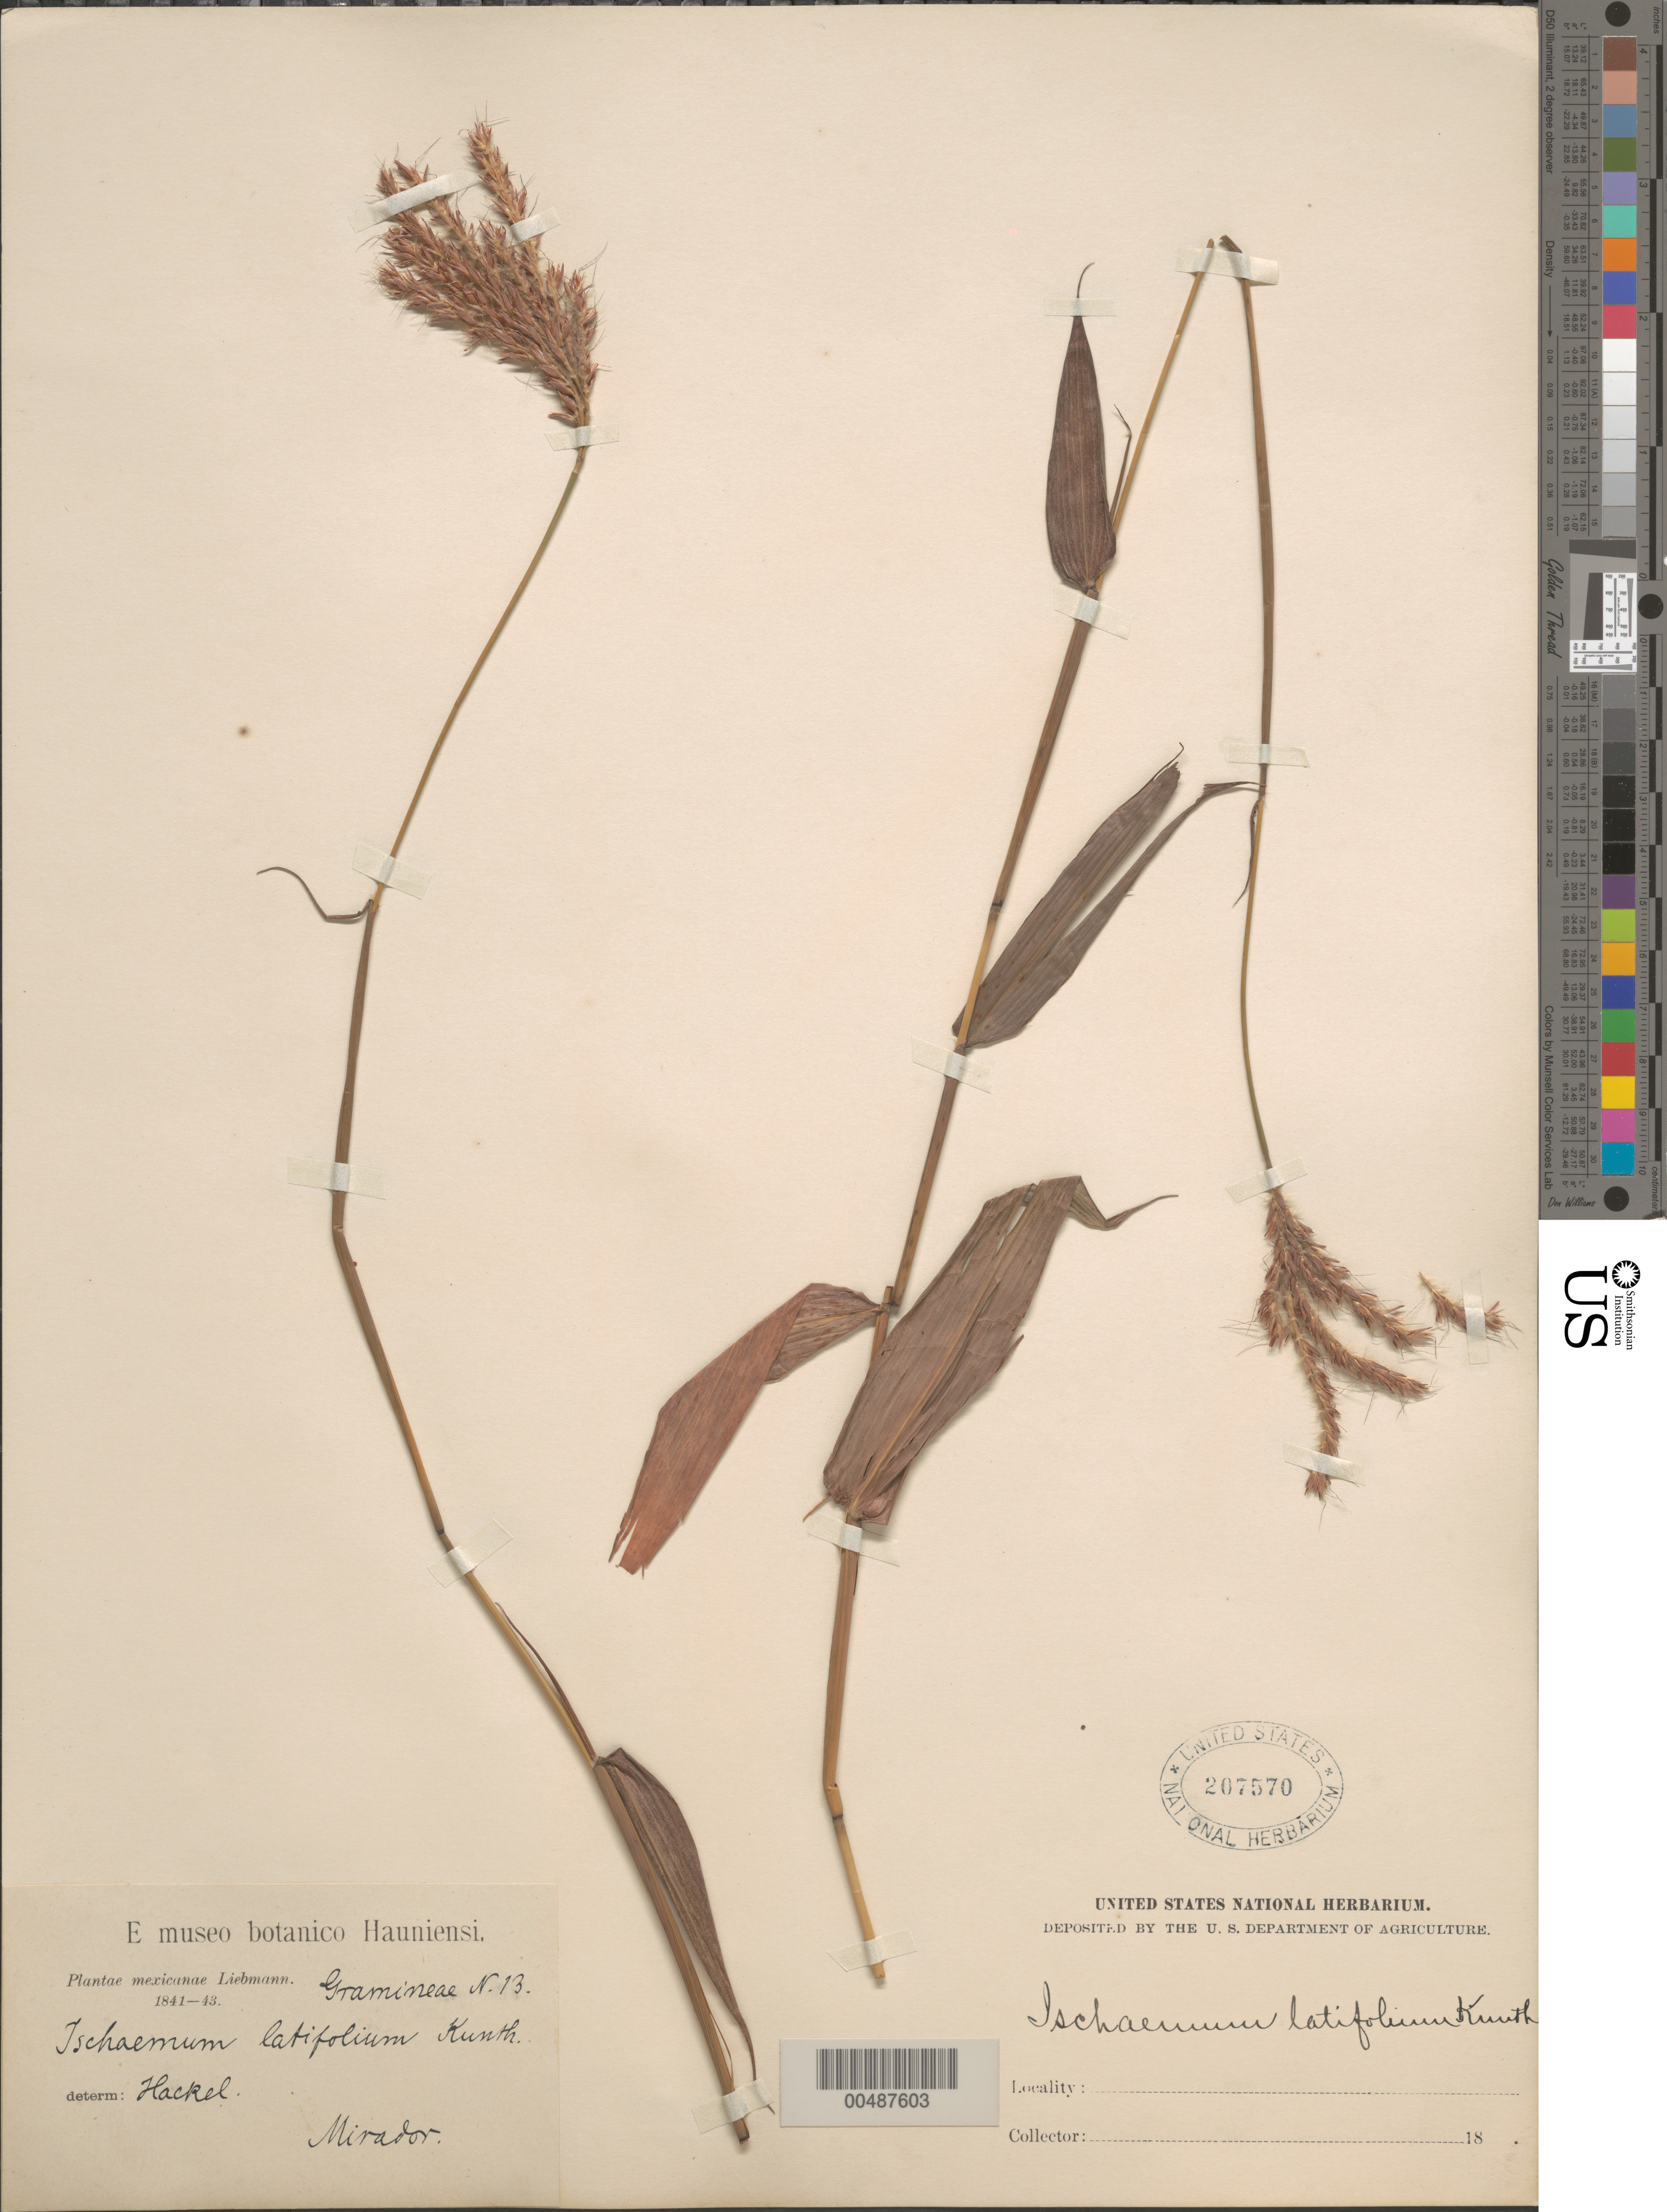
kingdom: Plantae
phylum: Tracheophyta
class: Liliopsida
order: Poales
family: Poaceae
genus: Ischaemum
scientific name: Ischaemum latifolium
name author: (Spreng.) Kunth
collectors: F. M. Liebmann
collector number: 13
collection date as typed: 1841 to -- --- 1843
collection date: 1841/1843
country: Mexico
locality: Mirador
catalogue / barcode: US 207570